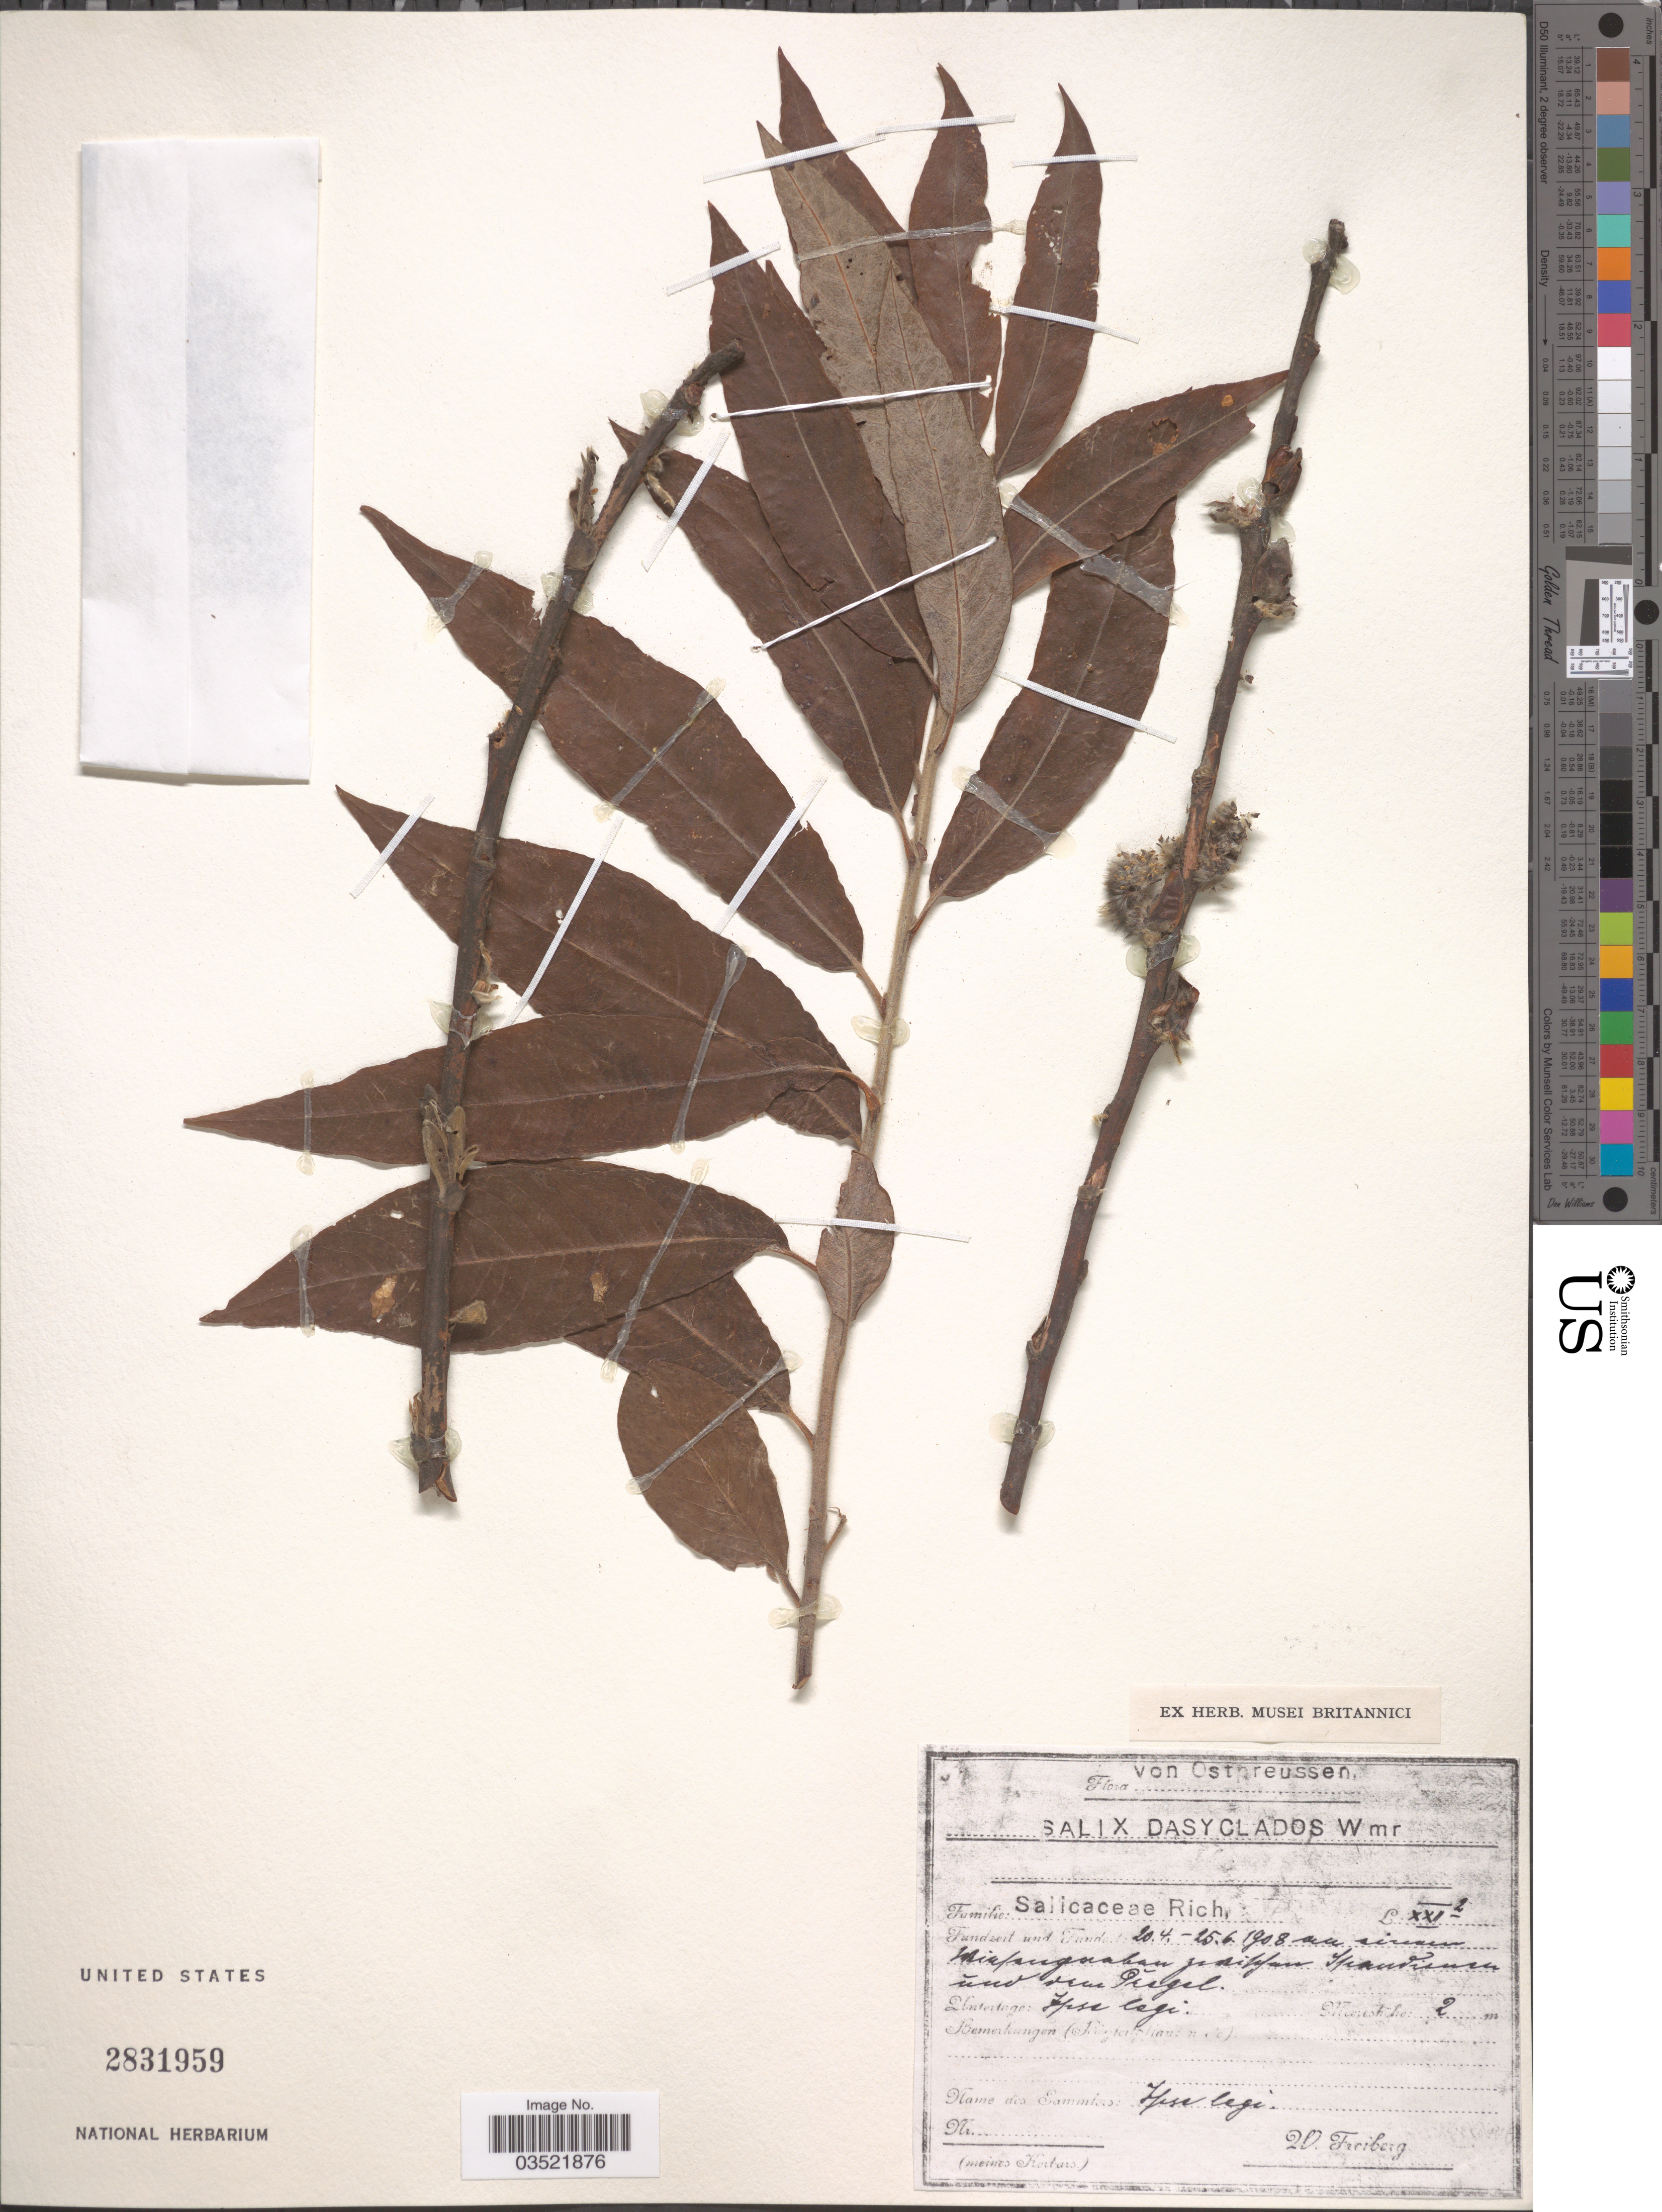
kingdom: Plantae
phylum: Tracheophyta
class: Magnoliopsida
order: Malpighiales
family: Salicaceae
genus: Salix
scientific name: Salix dasyclados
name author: Wimm.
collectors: W. Freiberg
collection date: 1908-04-20/1908-06-25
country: Russian Federation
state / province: Kaliningrad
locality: Ostpreussen. An rivaun Hiafauguaban psikflaw Ipaudisum únd dem Pragel.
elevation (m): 2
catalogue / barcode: US 2831959